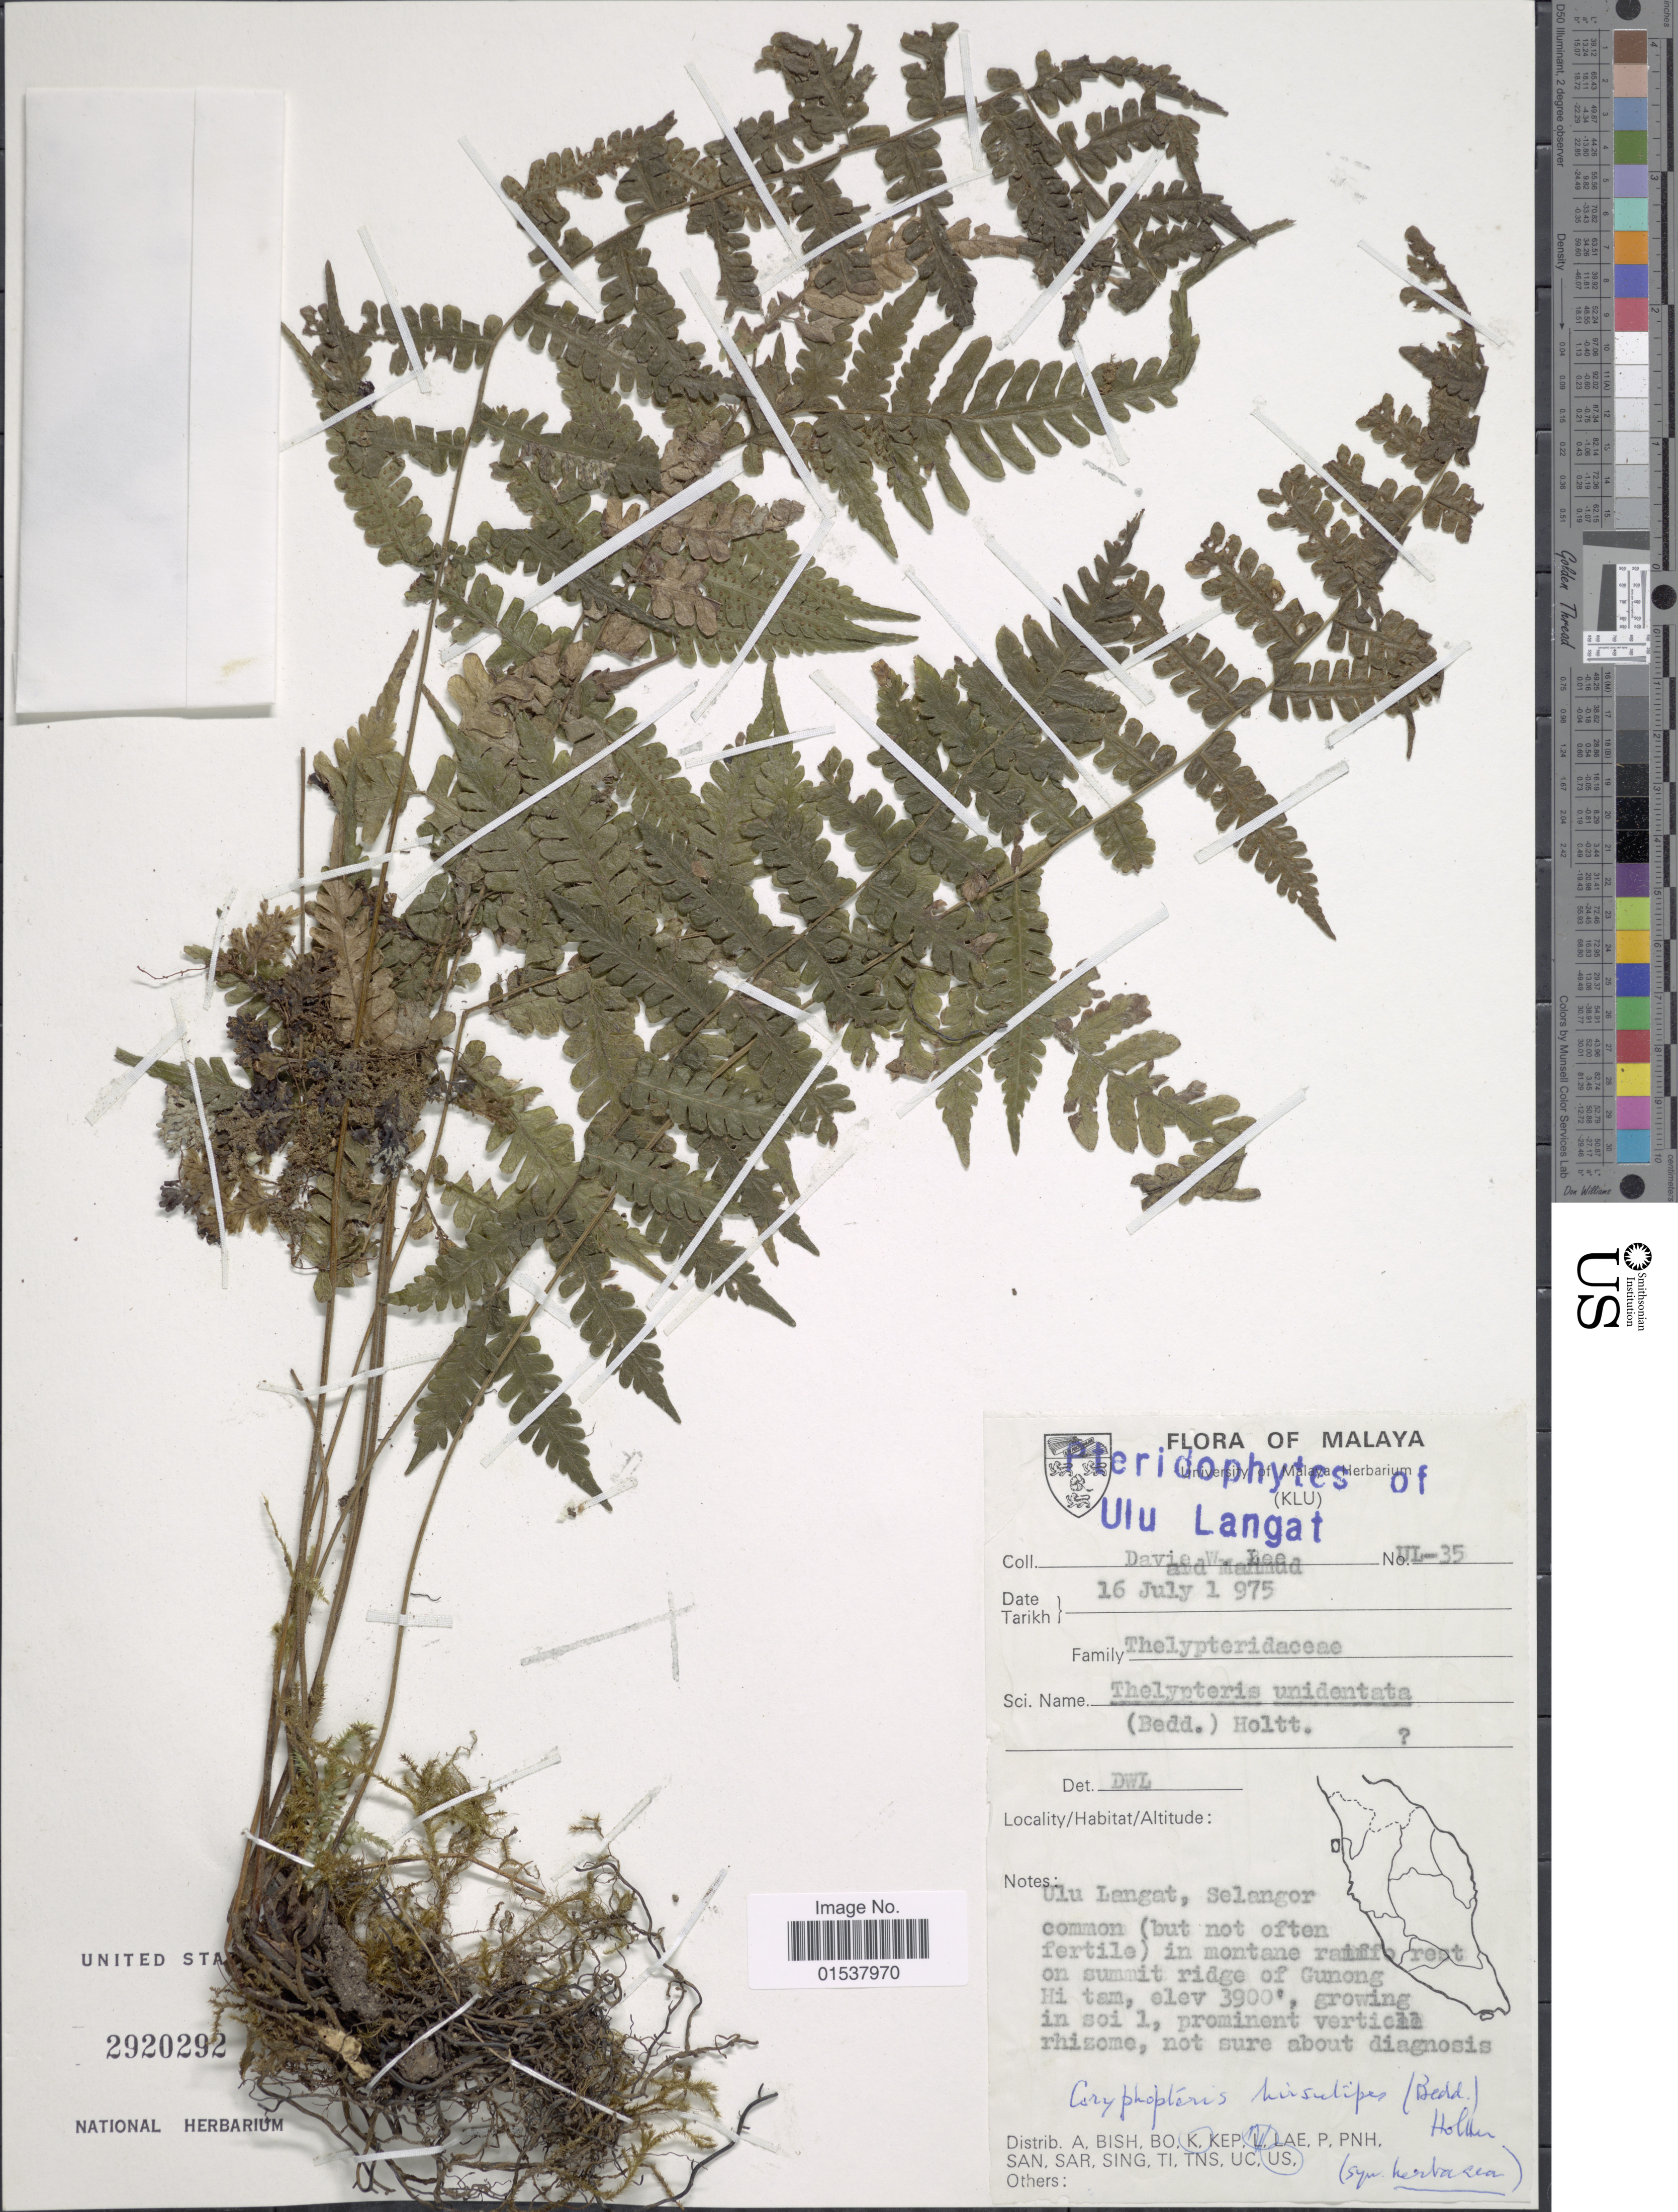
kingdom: Plantae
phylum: Tracheophyta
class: Polypodiopsida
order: Polypodiales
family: Thelypteridaceae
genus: Parathelypteris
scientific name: Parathelypteris hirsutipes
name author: (C.B. Clarke) Ching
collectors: D. Lee & -. Mahmud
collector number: UL-35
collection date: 1975-07-16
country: Malaysia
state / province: Selangor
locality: Malaya, Ulu Langat, Selangor, on summit ridge of Gunong Hi Tam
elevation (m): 1189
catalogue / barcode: US 2920292